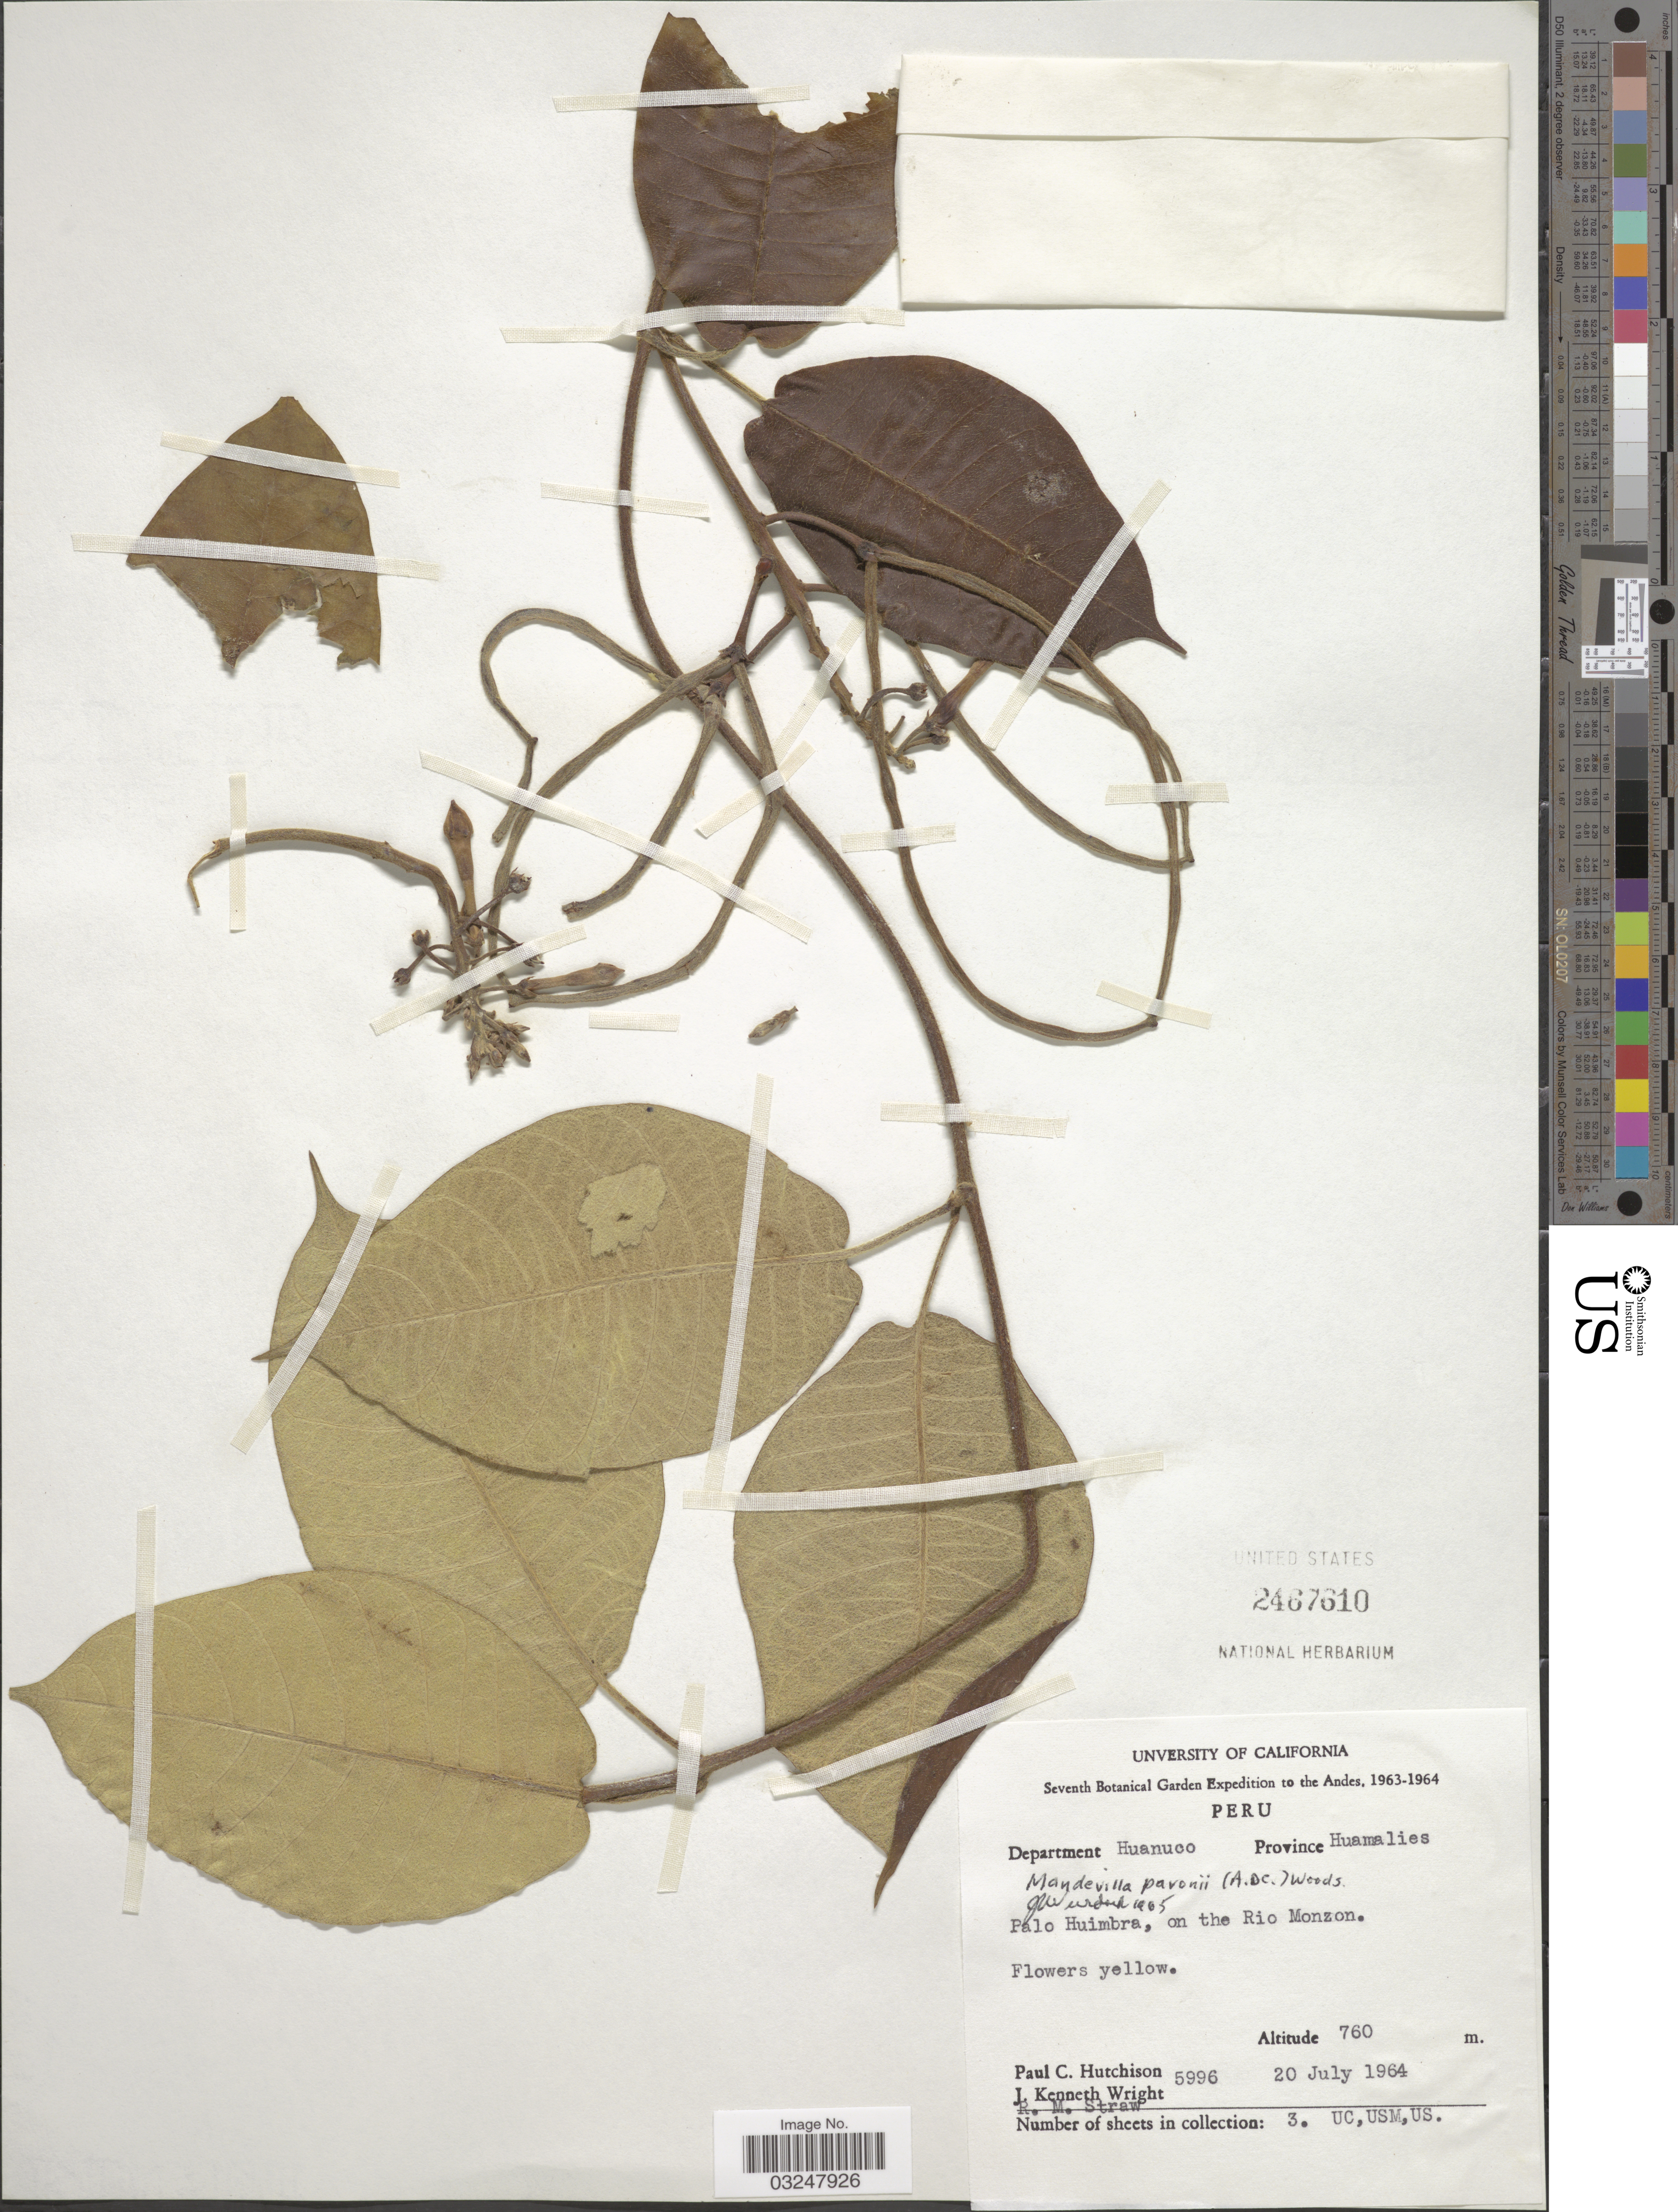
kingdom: Plantae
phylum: Tracheophyta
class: Magnoliopsida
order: Gentianales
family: Apocynaceae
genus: Mandevilla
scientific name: Mandevilla pavonii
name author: (A. DC.) Woodson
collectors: P. C. Hutchison, J. K. Wright & R. M. Straw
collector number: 5996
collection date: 1964-07-20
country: Peru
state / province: Huánuco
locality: Andes. Department Huanuco, Province Huamalies, Palo Huimbra, on the Rio Monzon.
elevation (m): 760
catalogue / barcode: US 2467610